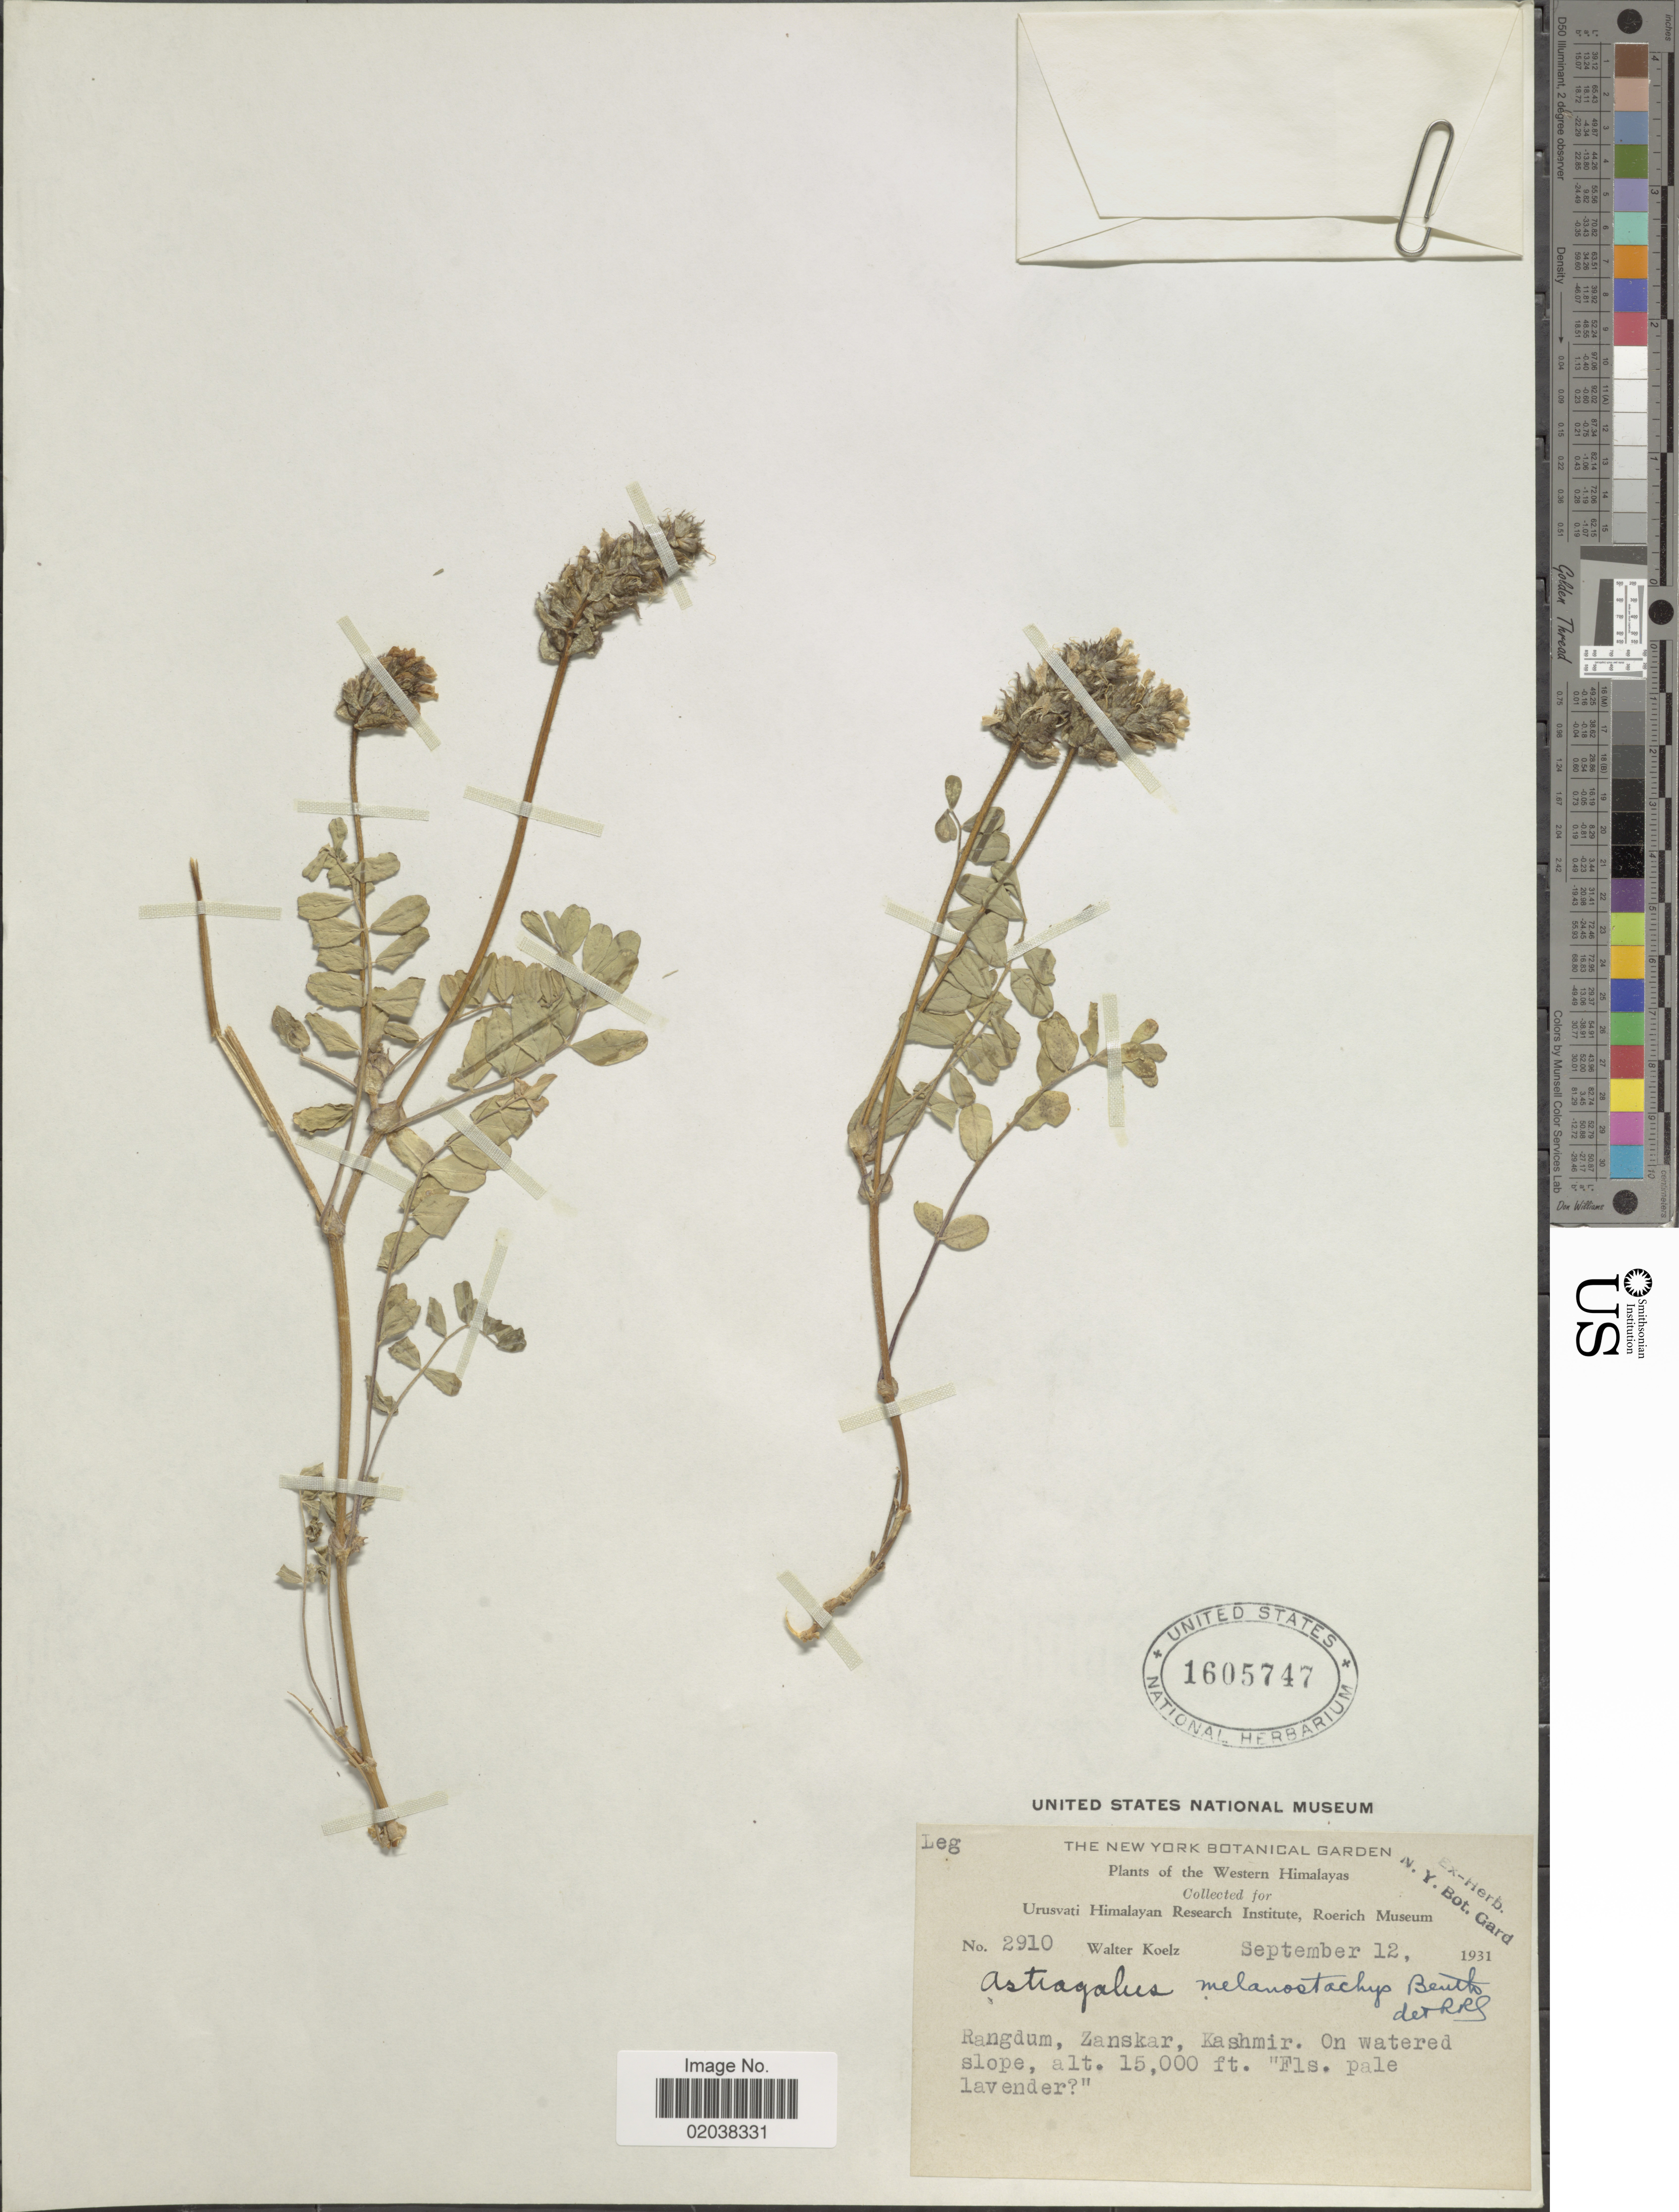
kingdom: Plantae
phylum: Tracheophyta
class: Magnoliopsida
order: Fabales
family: Fabaceae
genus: Astragalus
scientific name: Astragalus melanostachys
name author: Bunge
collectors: W. N. Koelz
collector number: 2910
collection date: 1931-09-12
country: India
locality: Western Himalayas. rangdum, Zanskar, Kashmir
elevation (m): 4572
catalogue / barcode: US 1605747